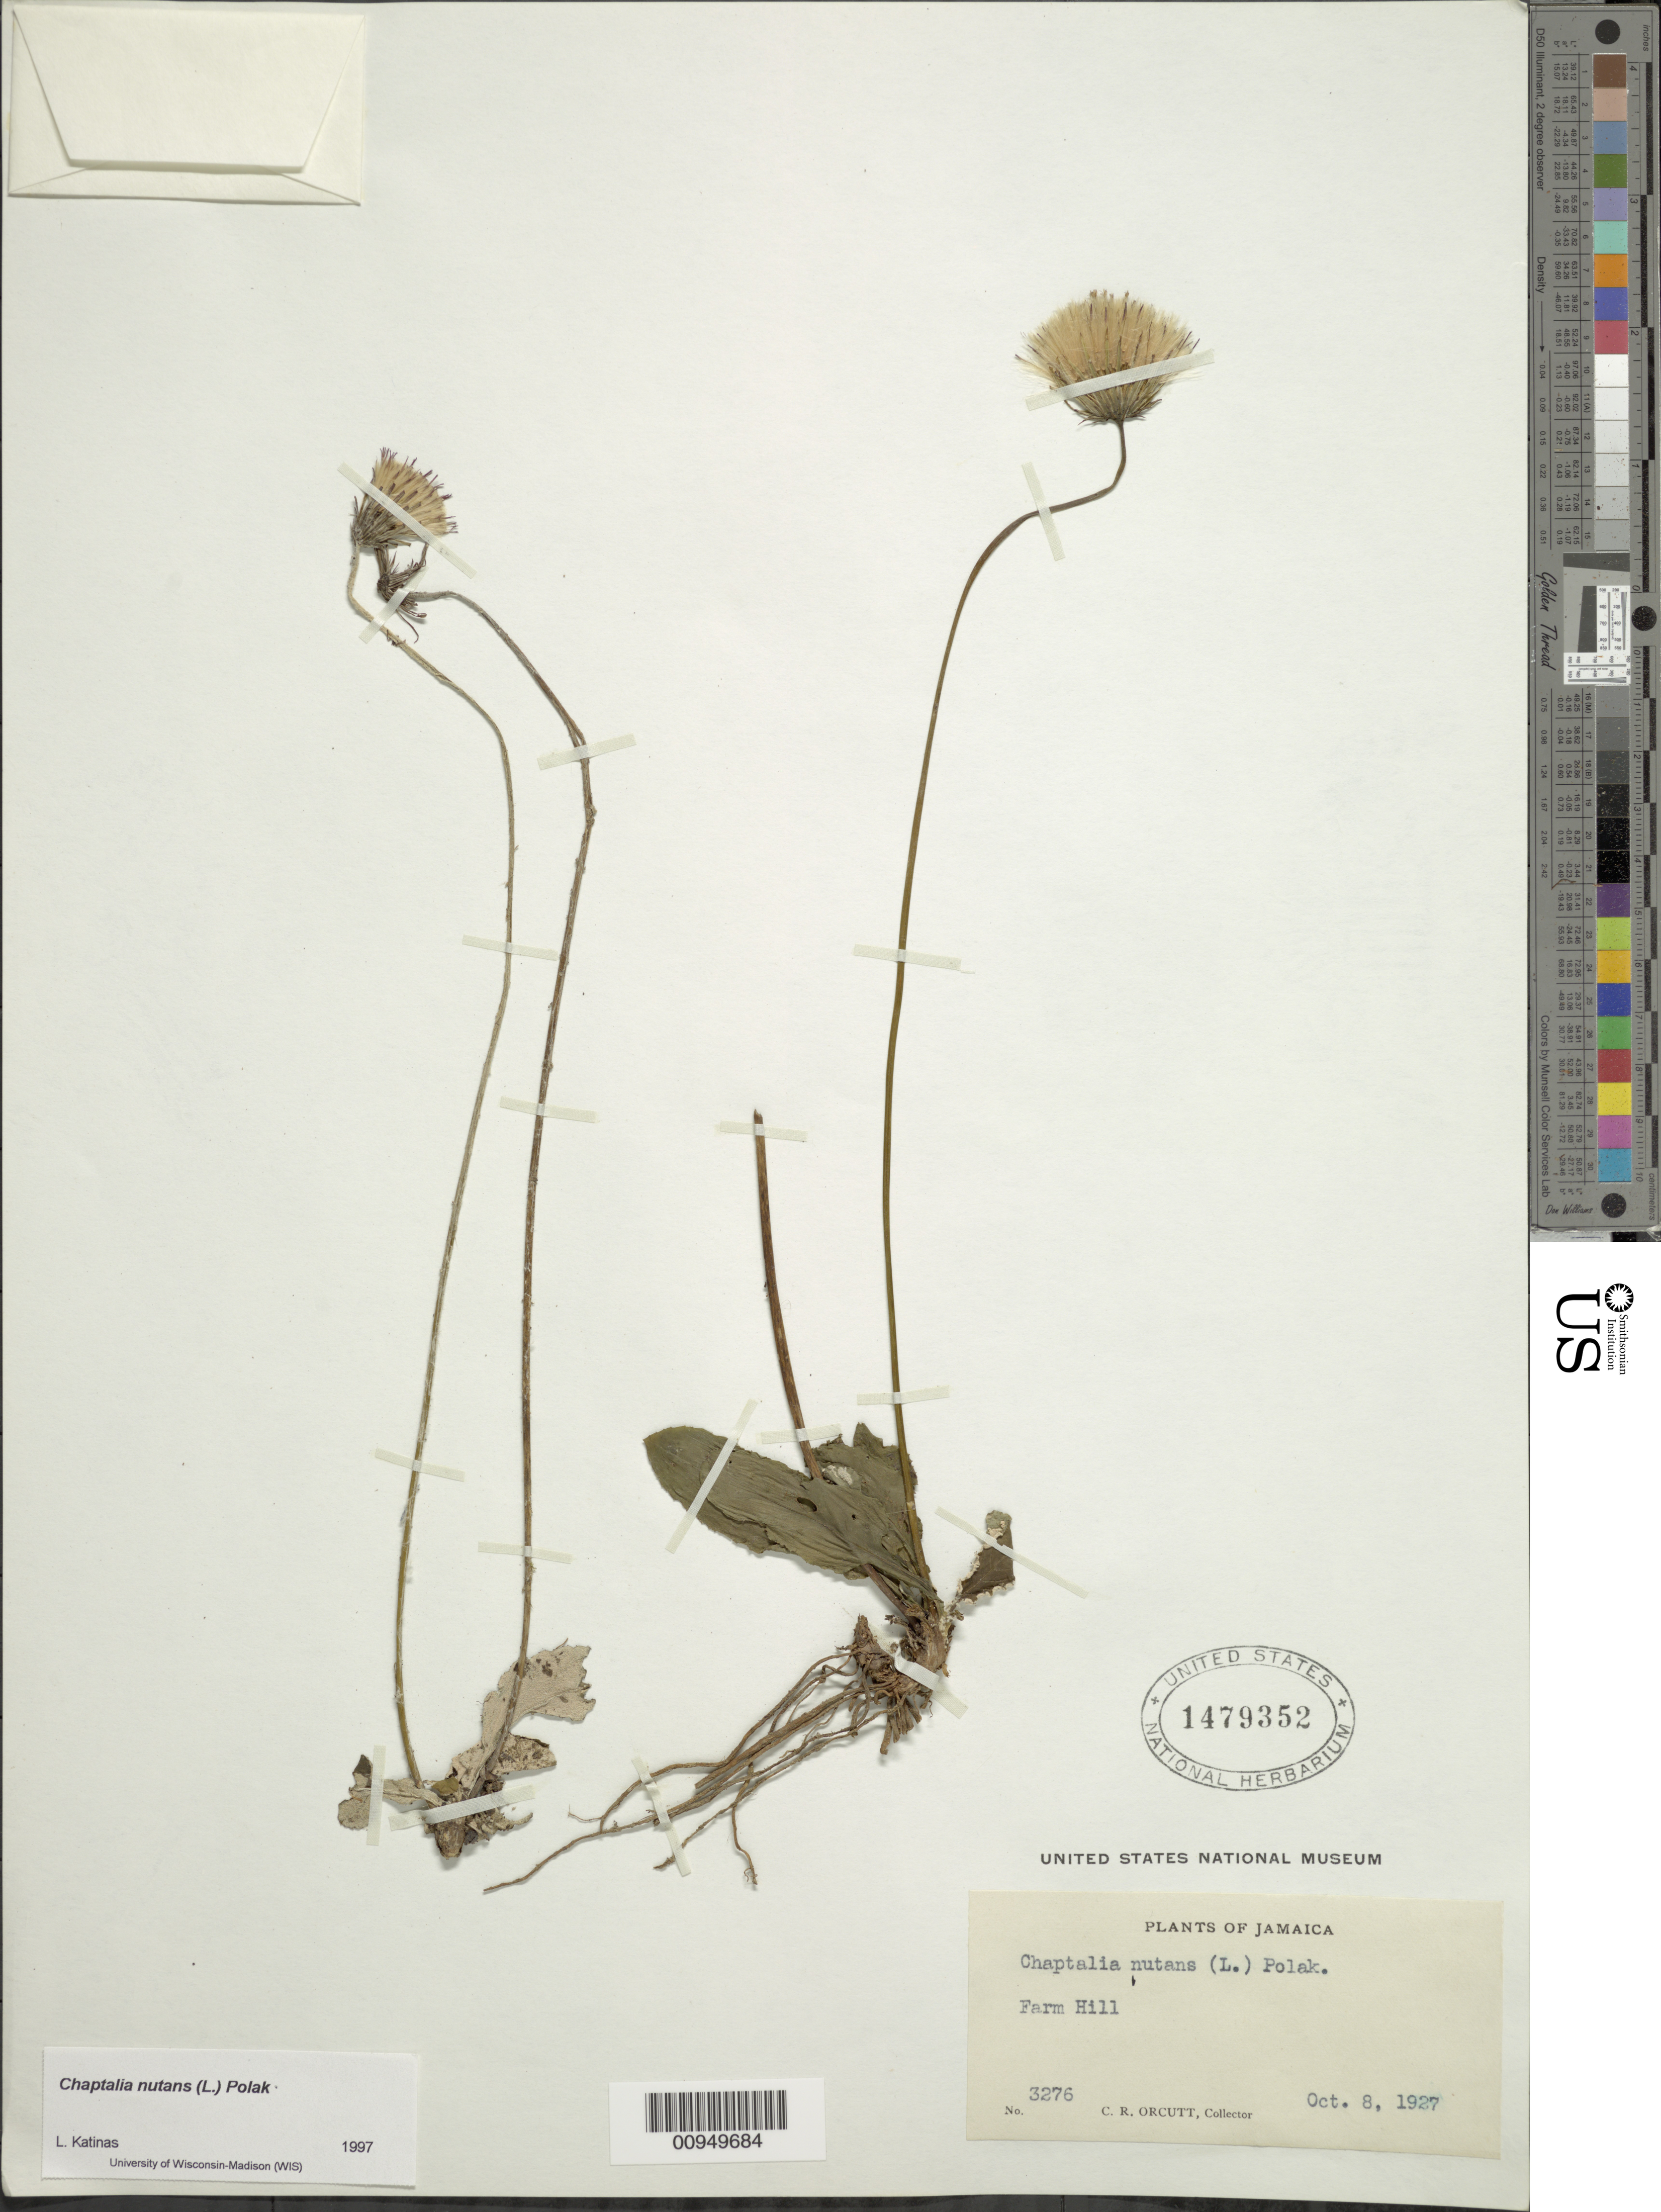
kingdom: Plantae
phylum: Tracheophyta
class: Magnoliopsida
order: Asterales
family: Asteraceae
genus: Chaptalia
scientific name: Chaptalia nutans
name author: (L.) Pol.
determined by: Katinas, L.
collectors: C. R. Orcutt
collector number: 3276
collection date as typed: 08 Oct 1927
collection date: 1927-10-08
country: Jamaica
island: Jamaica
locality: Farm Hill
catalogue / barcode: US 1479352